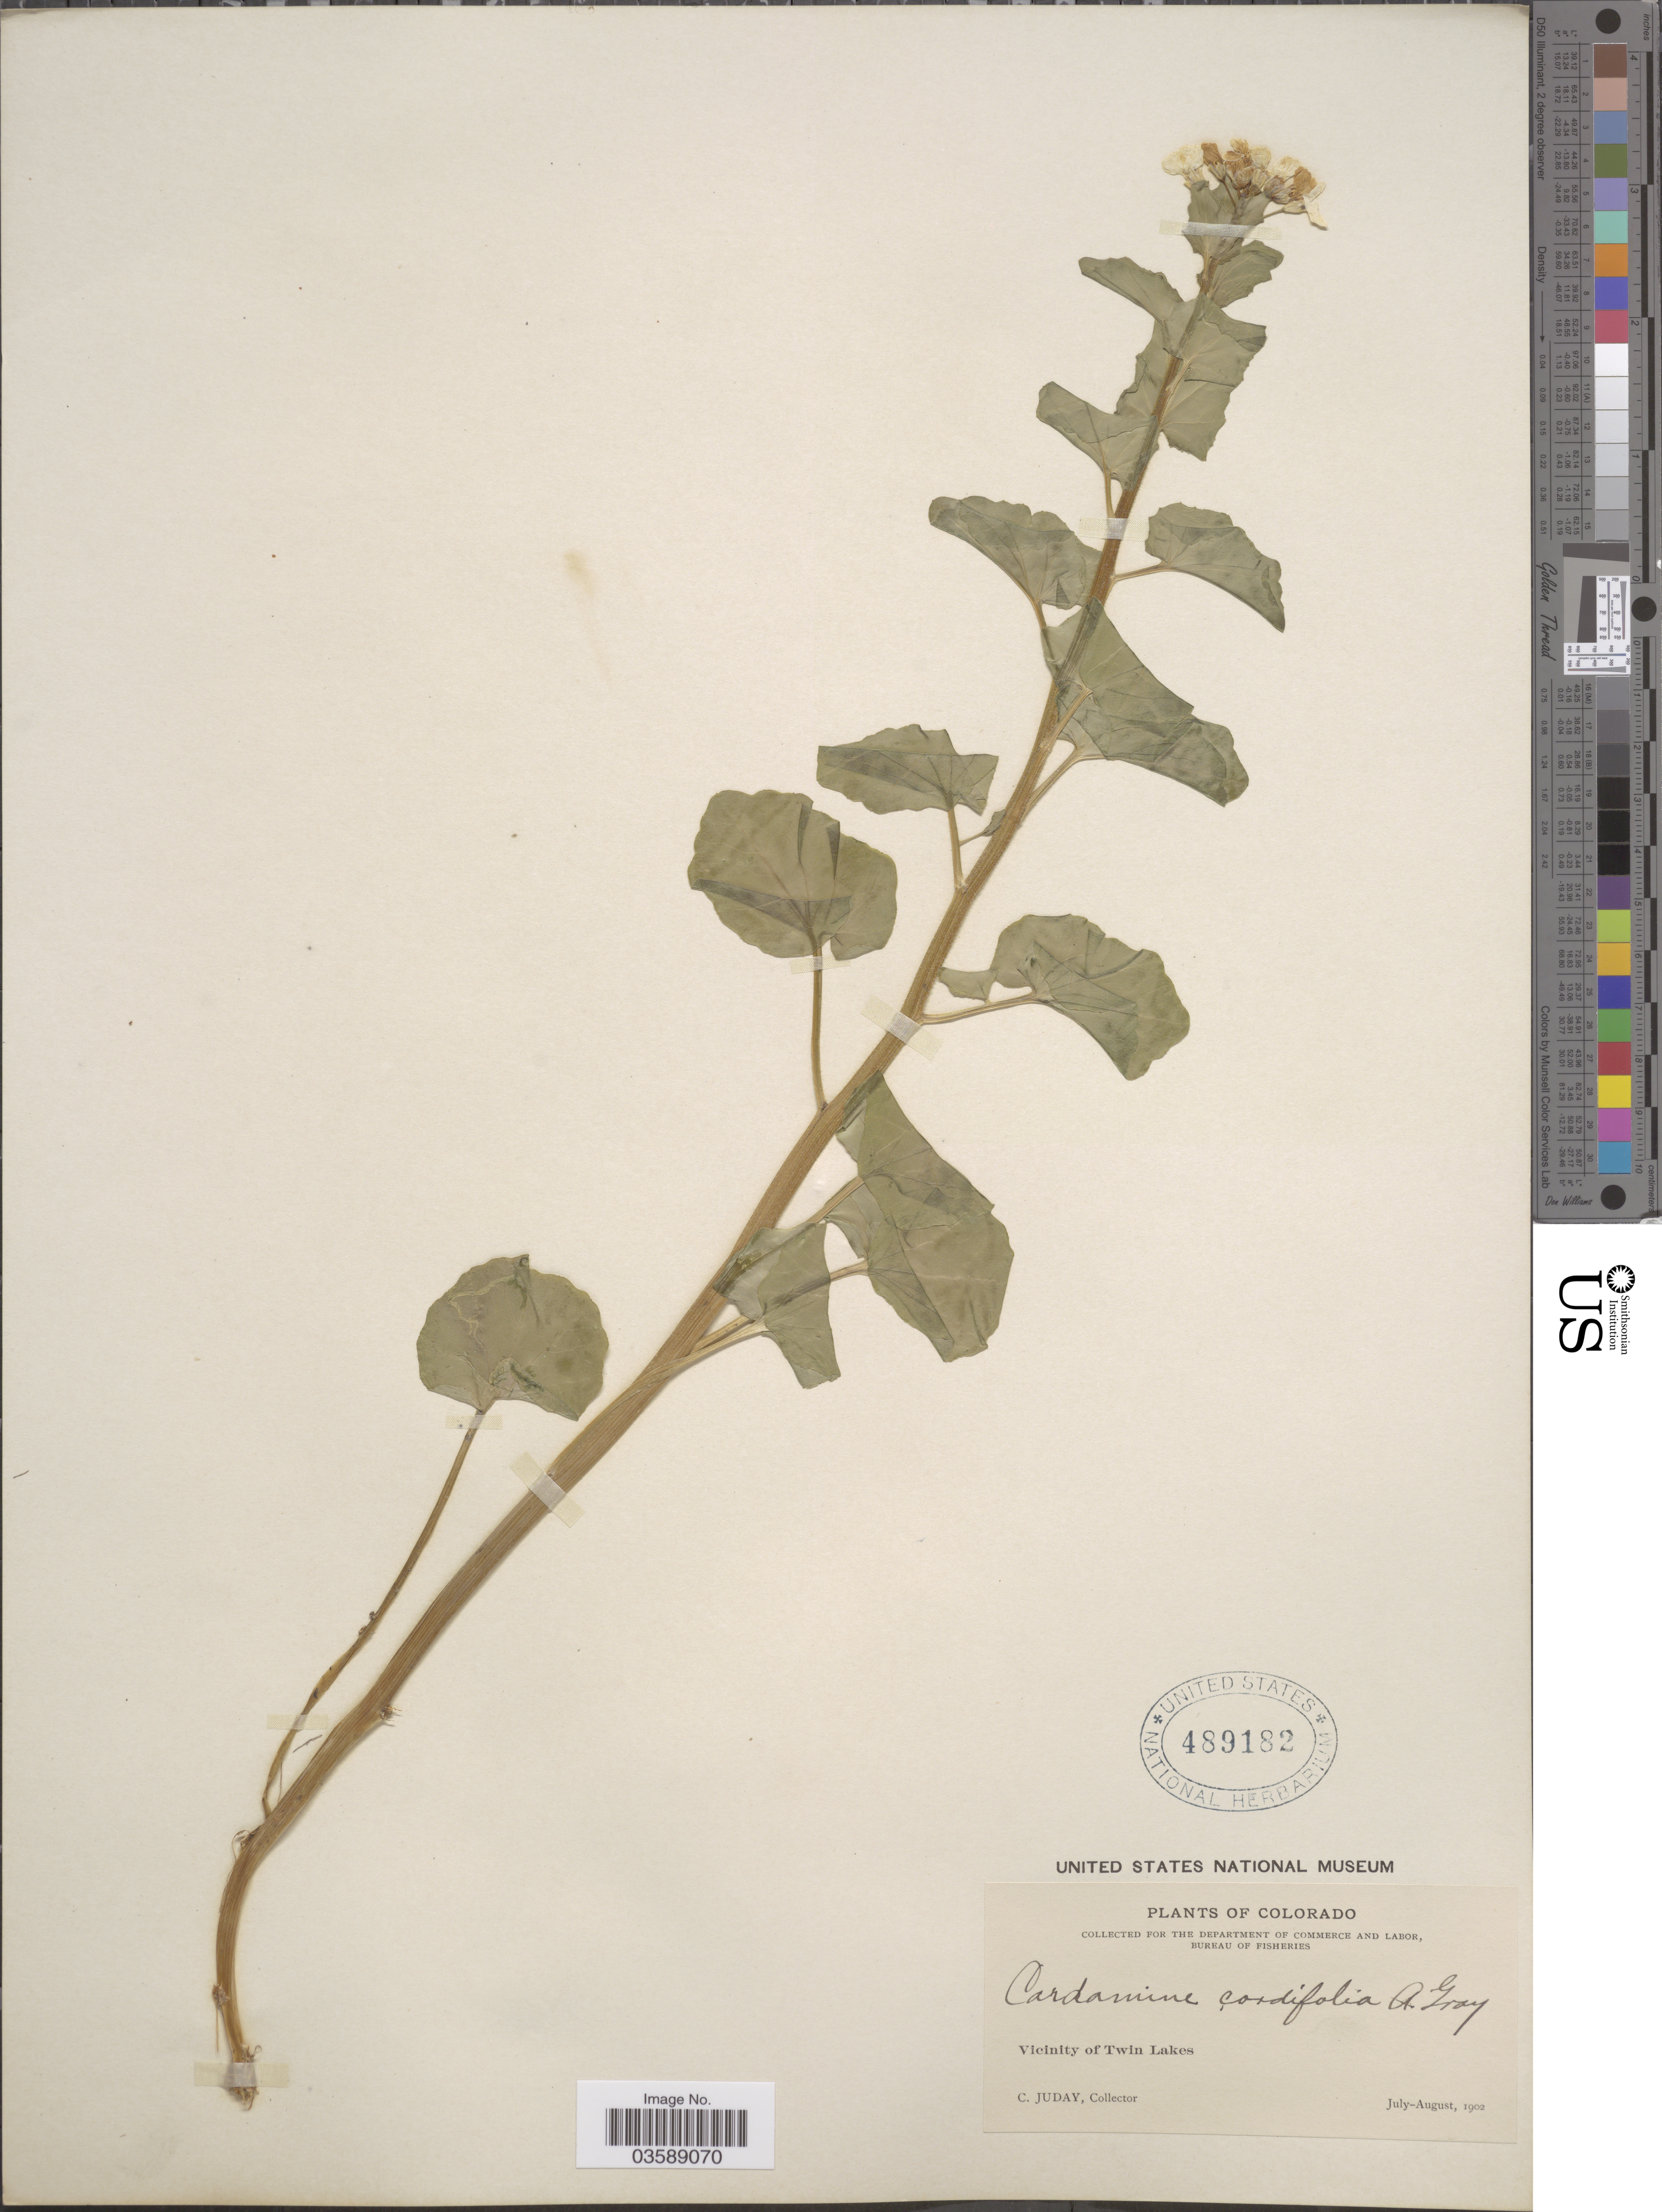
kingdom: Plantae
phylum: Tracheophyta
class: Magnoliopsida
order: Brassicales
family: Brassicaceae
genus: Cardamine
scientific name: Cardamine cordifolia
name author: A. Gray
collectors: C. Juday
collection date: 1902-07/1902-08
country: United States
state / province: Colorado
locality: Vicinity of Twin Lakes.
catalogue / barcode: US 489182